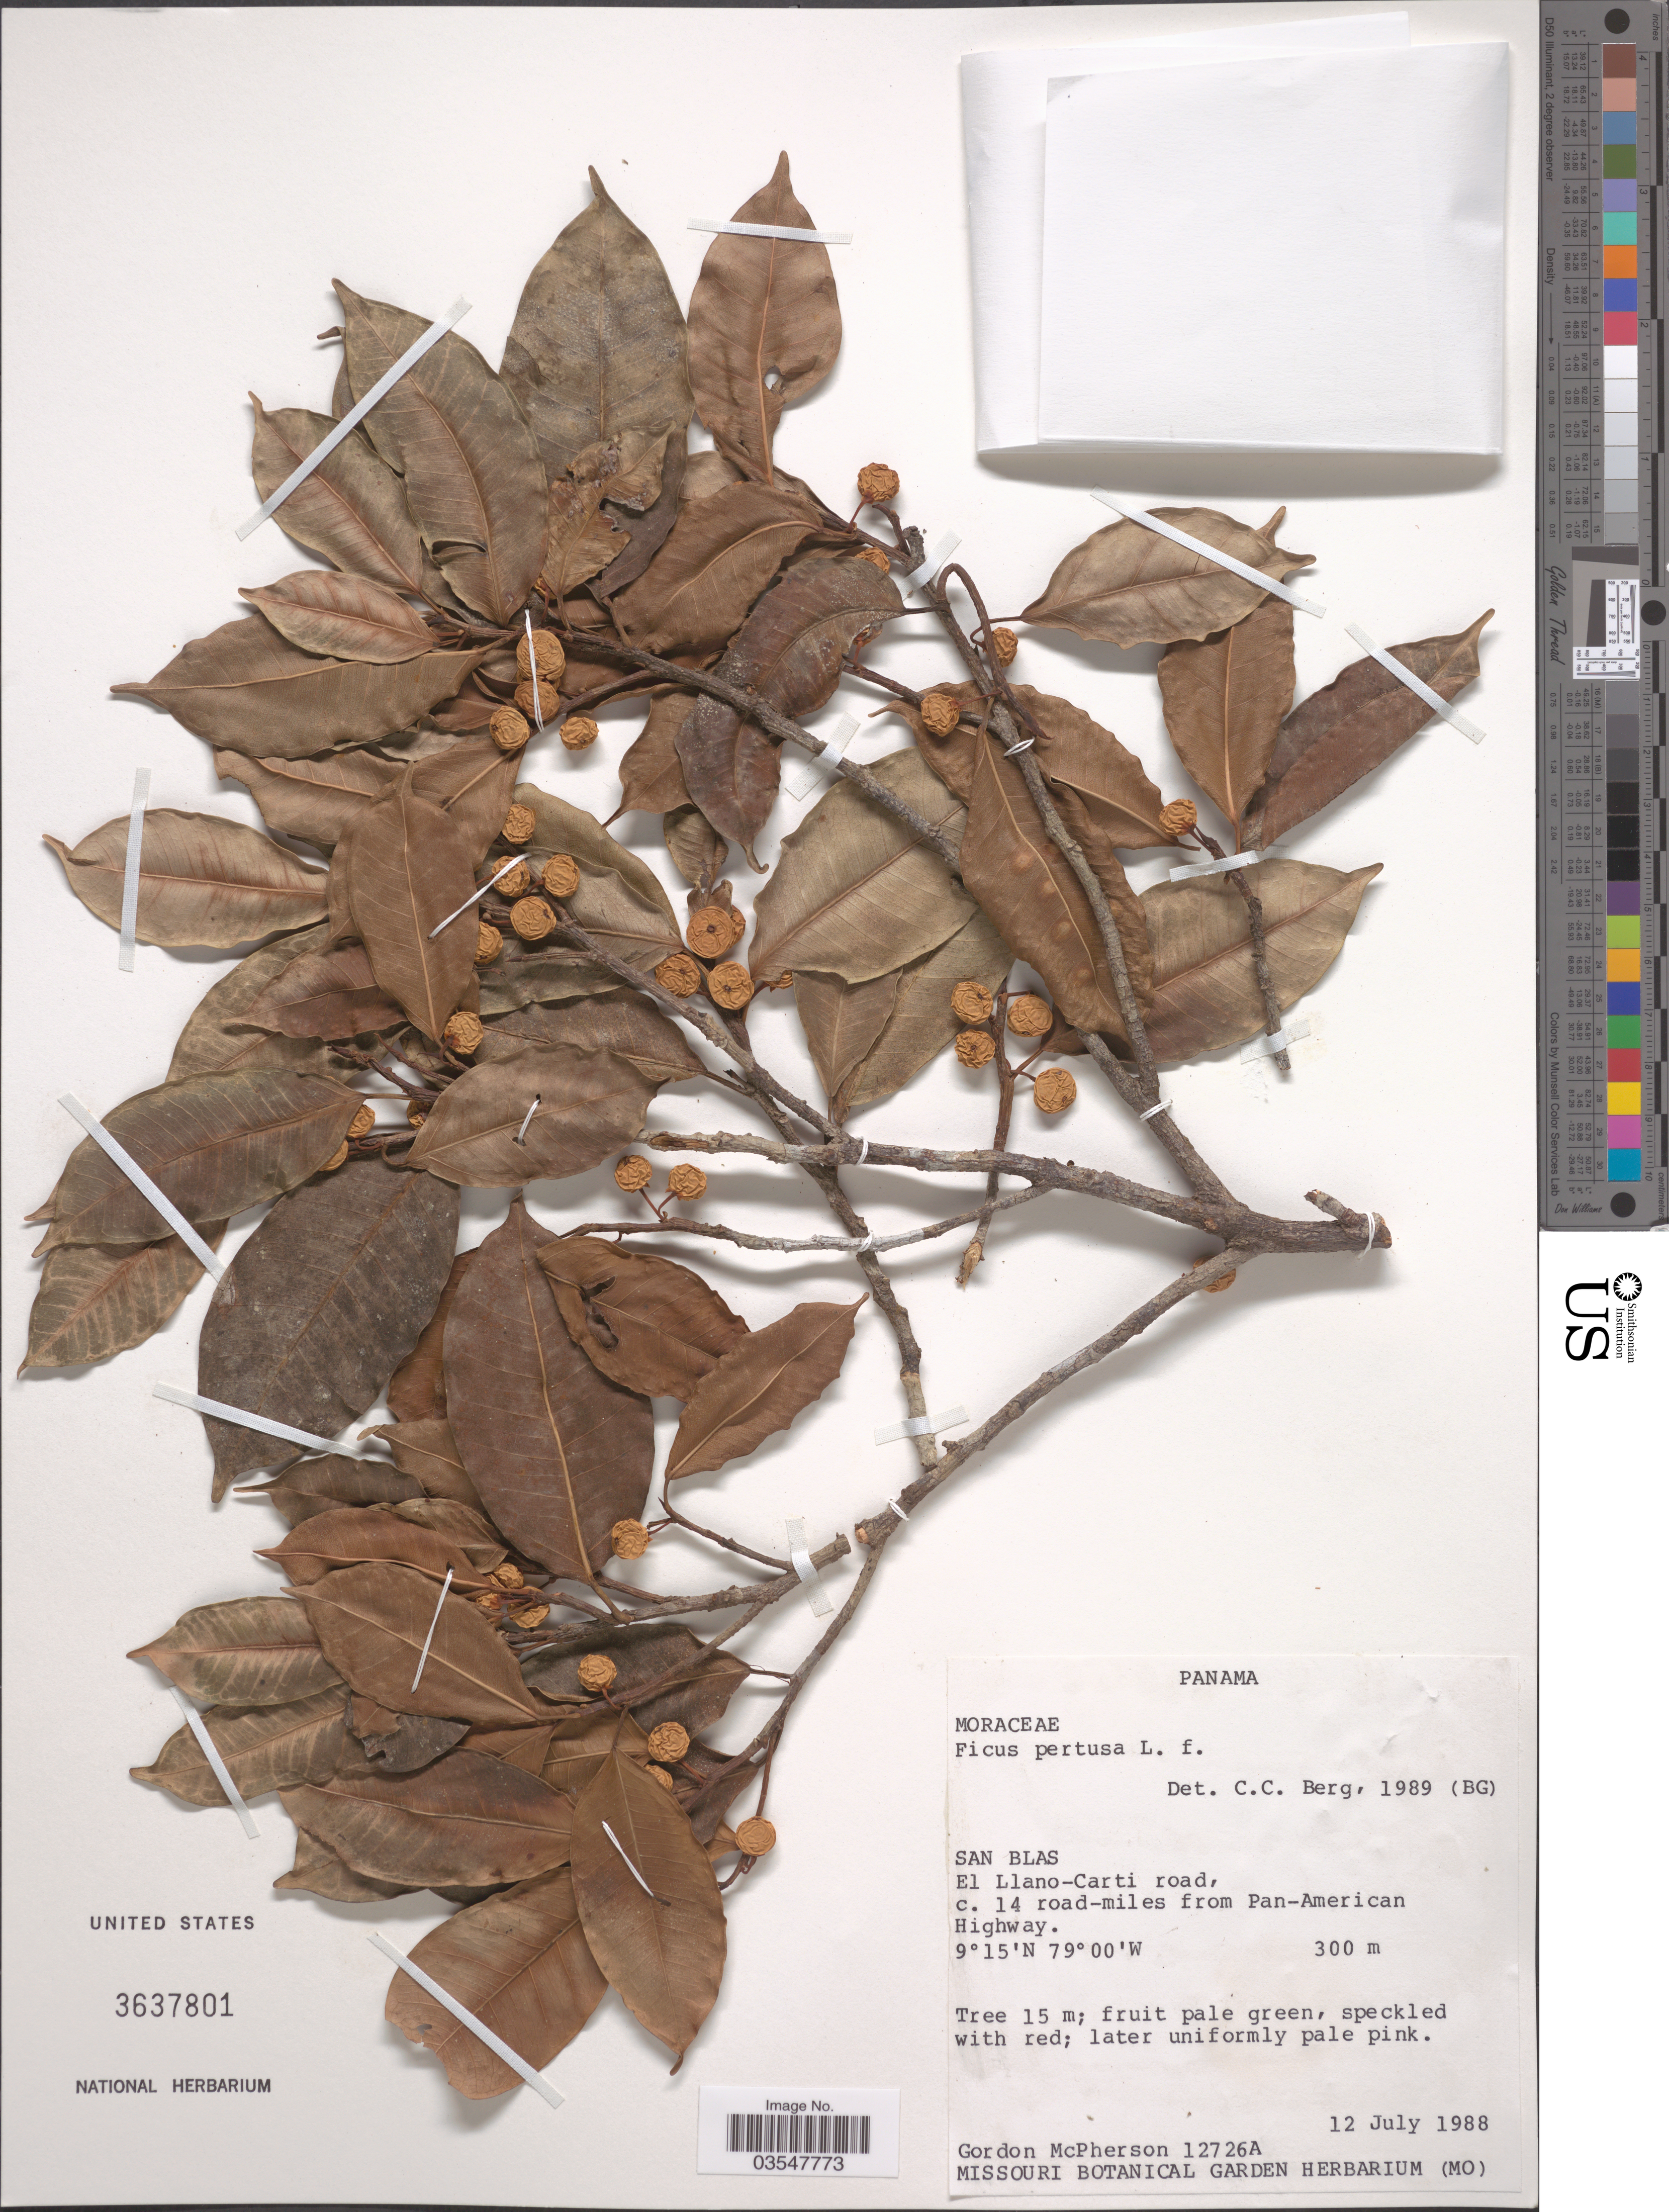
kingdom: Plantae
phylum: Tracheophyta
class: Magnoliopsida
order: Rosales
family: Moraceae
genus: Ficus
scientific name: Ficus pertusa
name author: L. f.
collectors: G. McPherson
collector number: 12726A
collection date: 1988-07-12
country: Panama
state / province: Kuna Yala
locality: El Llano - Carti road, c. 14 road-miles from Pan-American Highway.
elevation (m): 300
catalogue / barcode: US 3637801